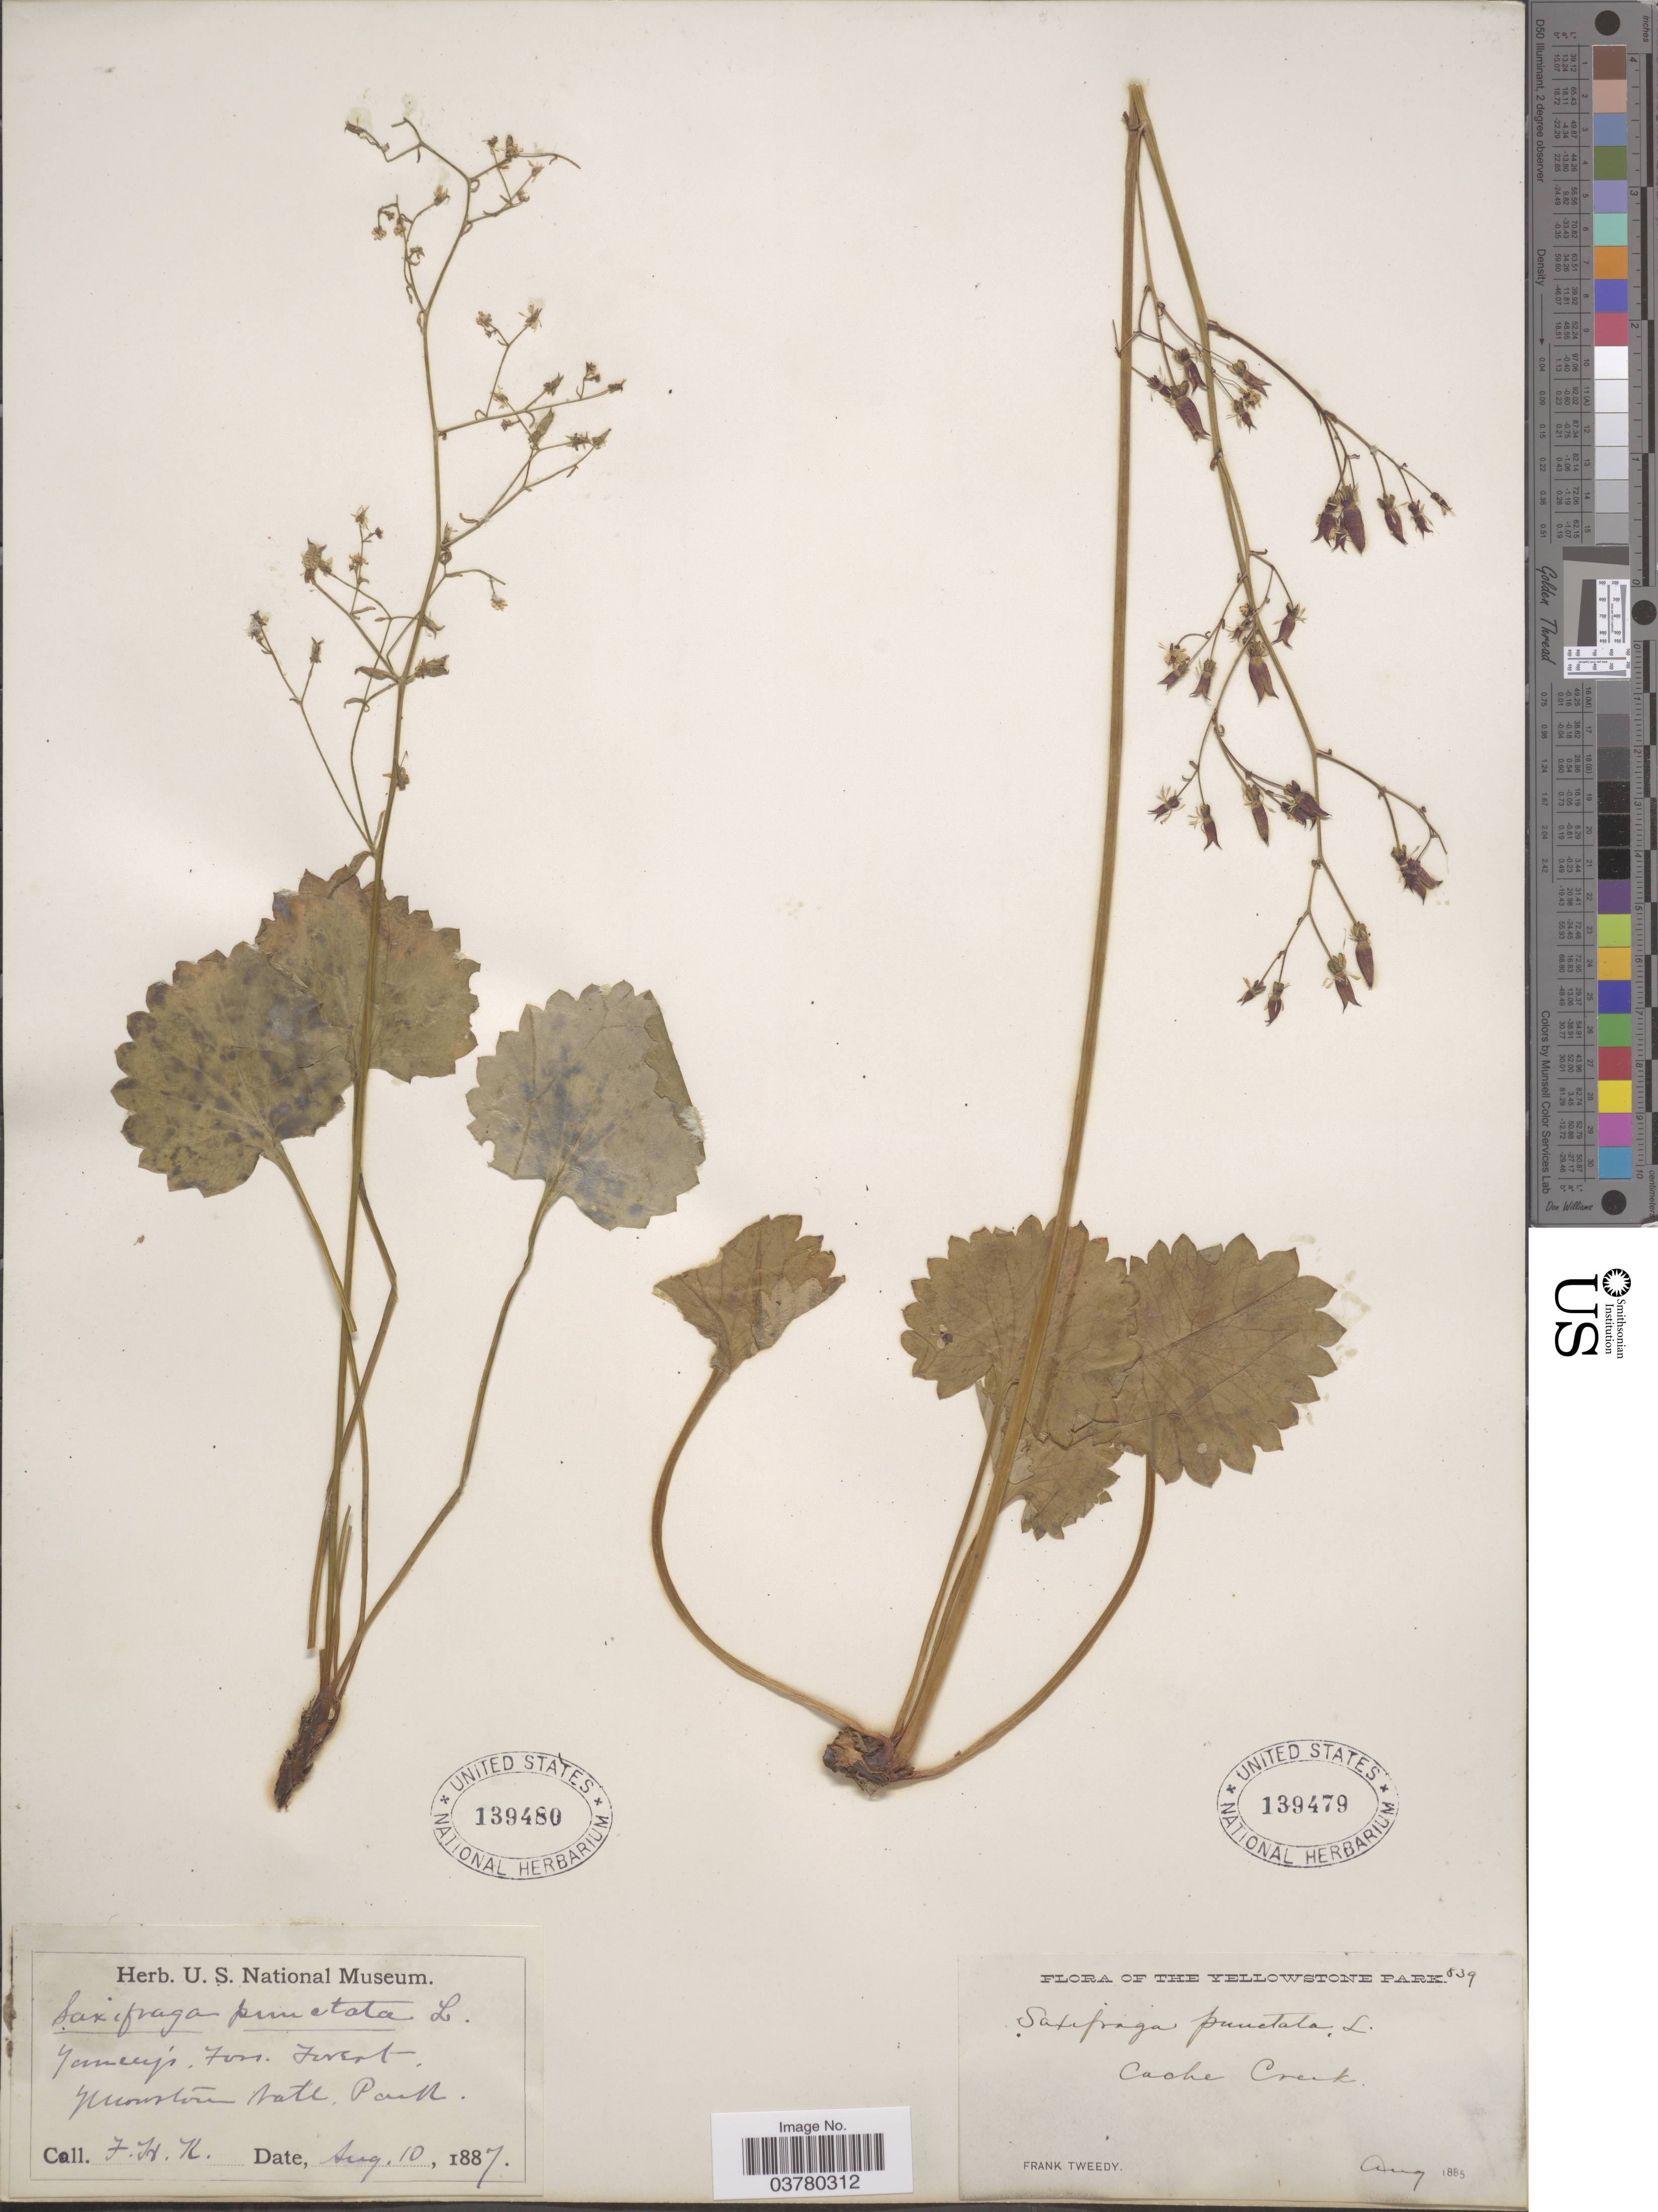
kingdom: Plantae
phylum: Tracheophyta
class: Magnoliopsida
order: Saxifragales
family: Saxifragaceae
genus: Micranthes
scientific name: Micranthes odontoloma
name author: (Piper) A. Heller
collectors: F. Tweedy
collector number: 839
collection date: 1885-08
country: United States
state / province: Wyoming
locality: The Yellowstone Park. Cache Creek.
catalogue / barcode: US 139479-2